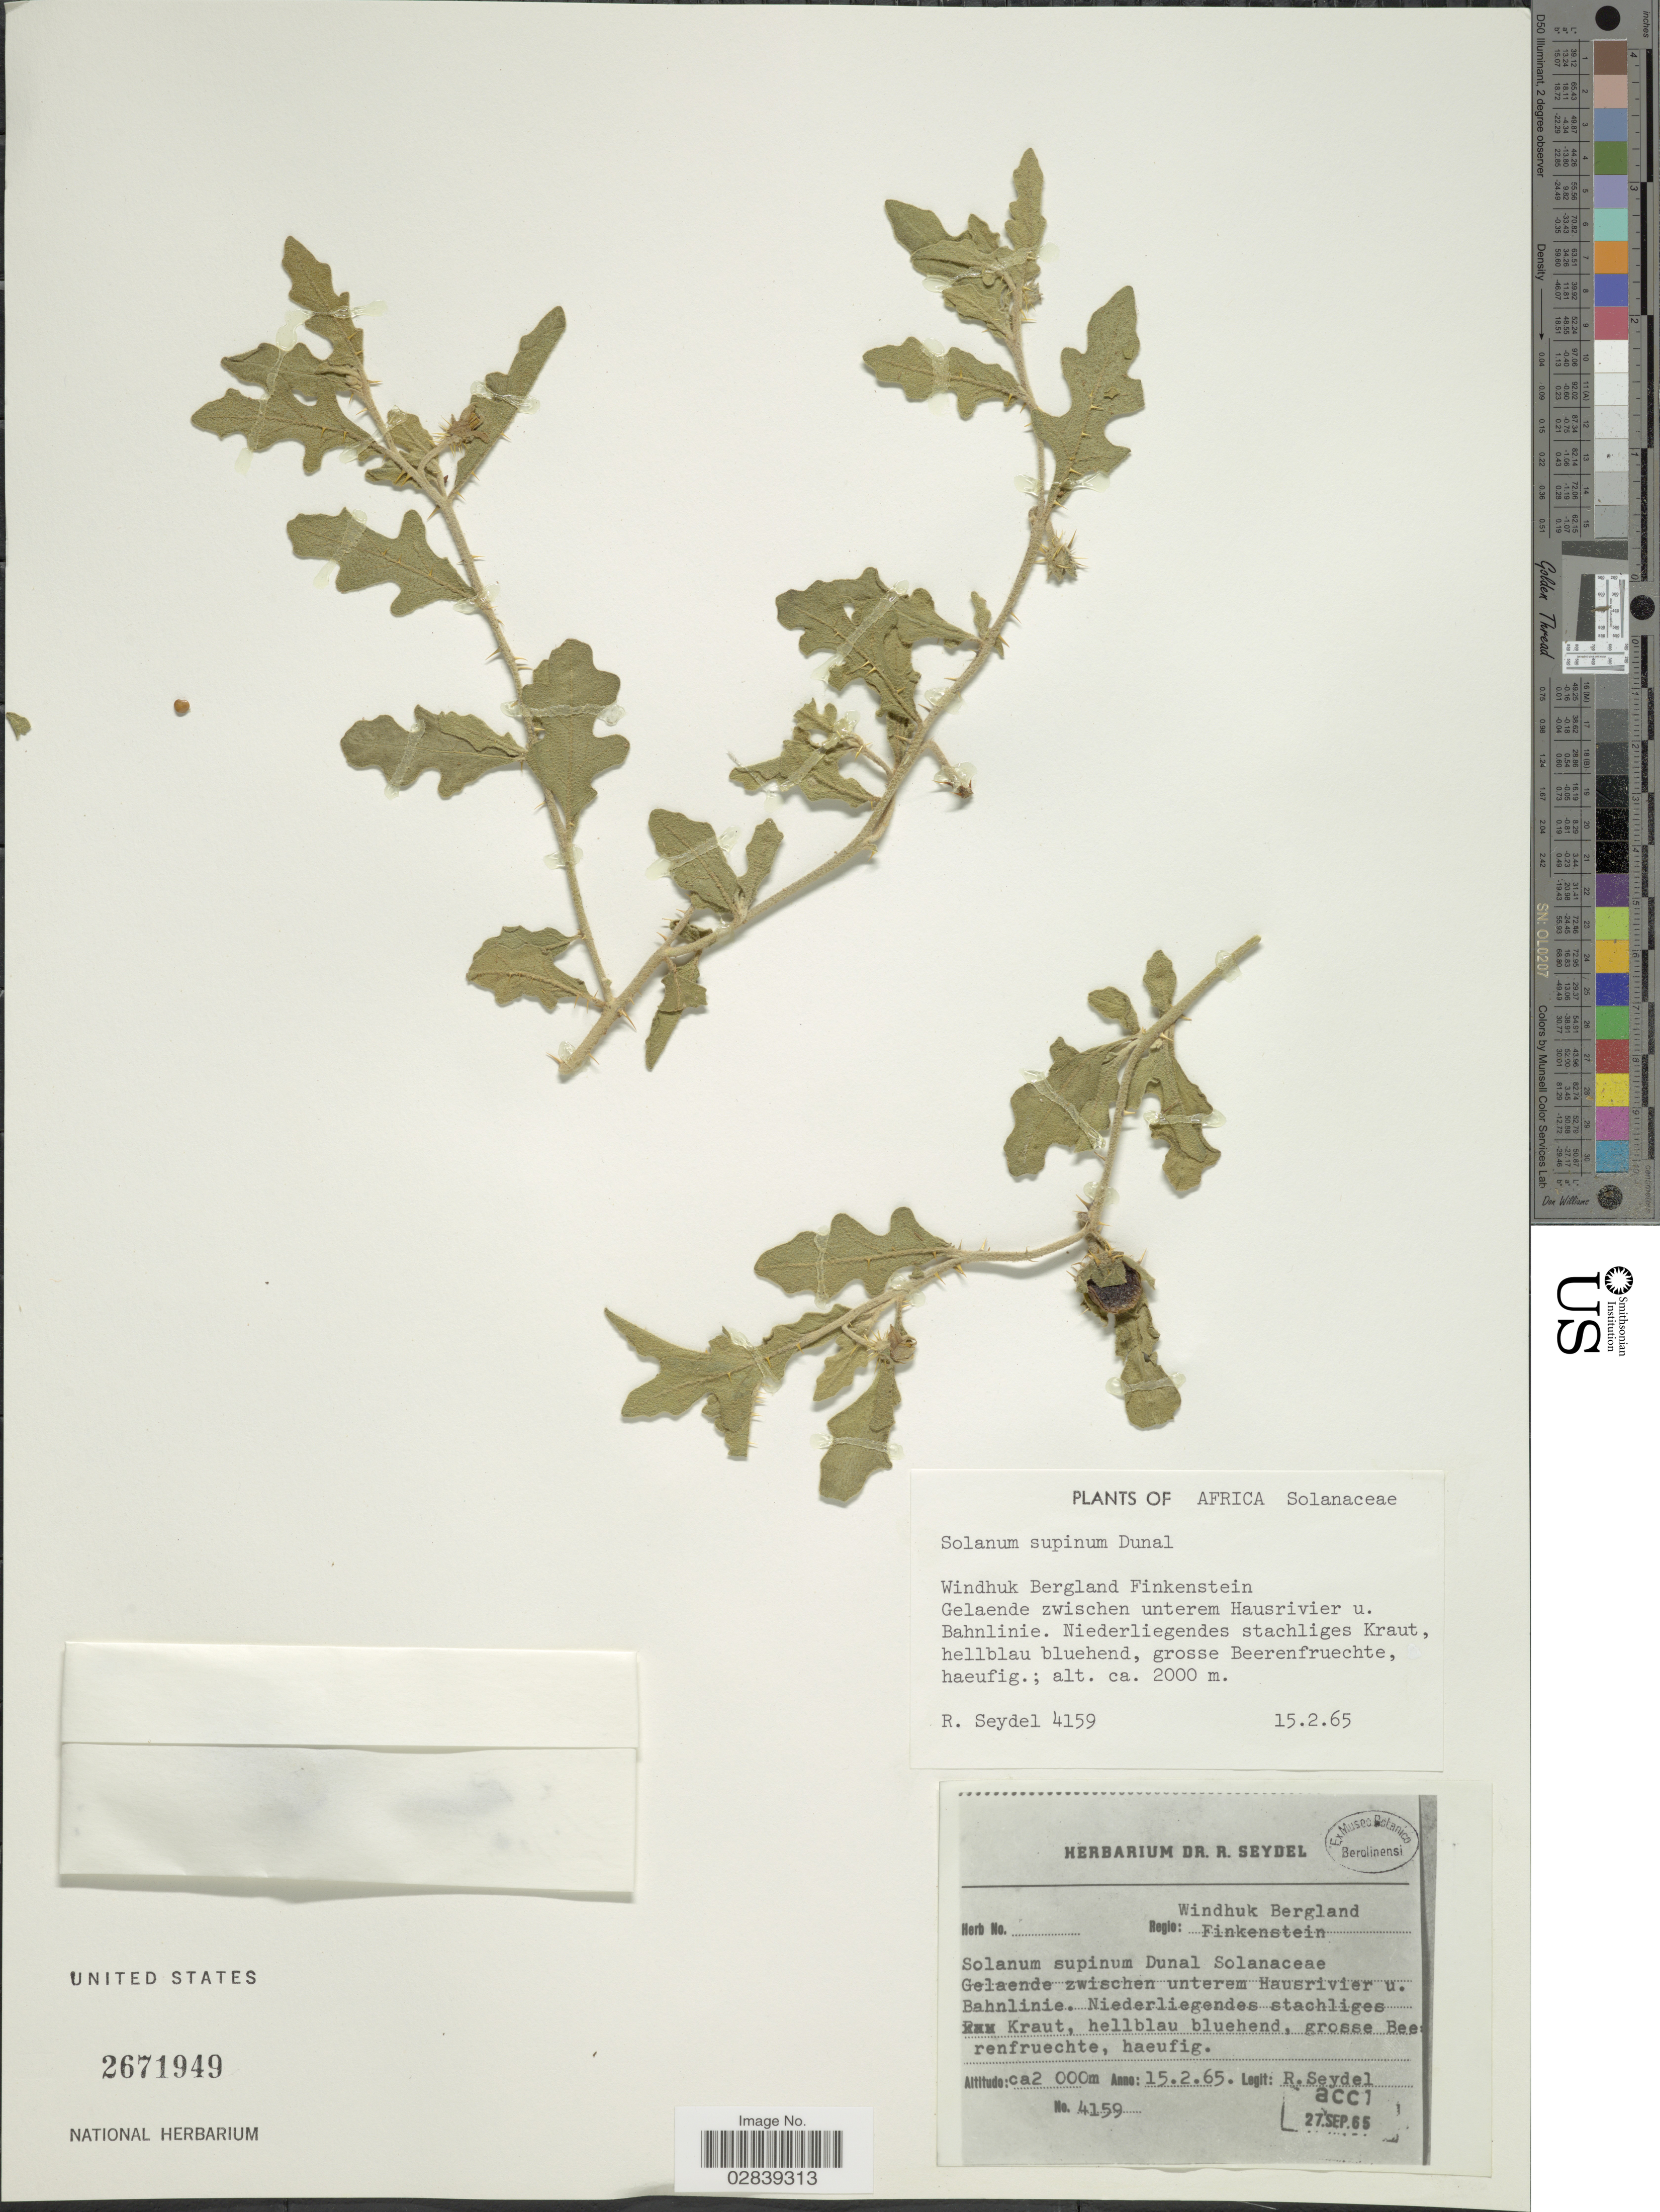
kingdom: Plantae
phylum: Tracheophyta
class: Magnoliopsida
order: Solanales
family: Solanaceae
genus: Solanum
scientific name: Solanum supinum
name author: Dunal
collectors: R. Seydel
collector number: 4159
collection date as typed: Transcribed d/m/y: 15/2/65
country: Namibia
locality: Africa, Windhuk Bergland Finkenstein, Gelaende zwischen unterem Hausrivier u. Bahnlinie.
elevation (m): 2000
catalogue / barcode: US 2671949